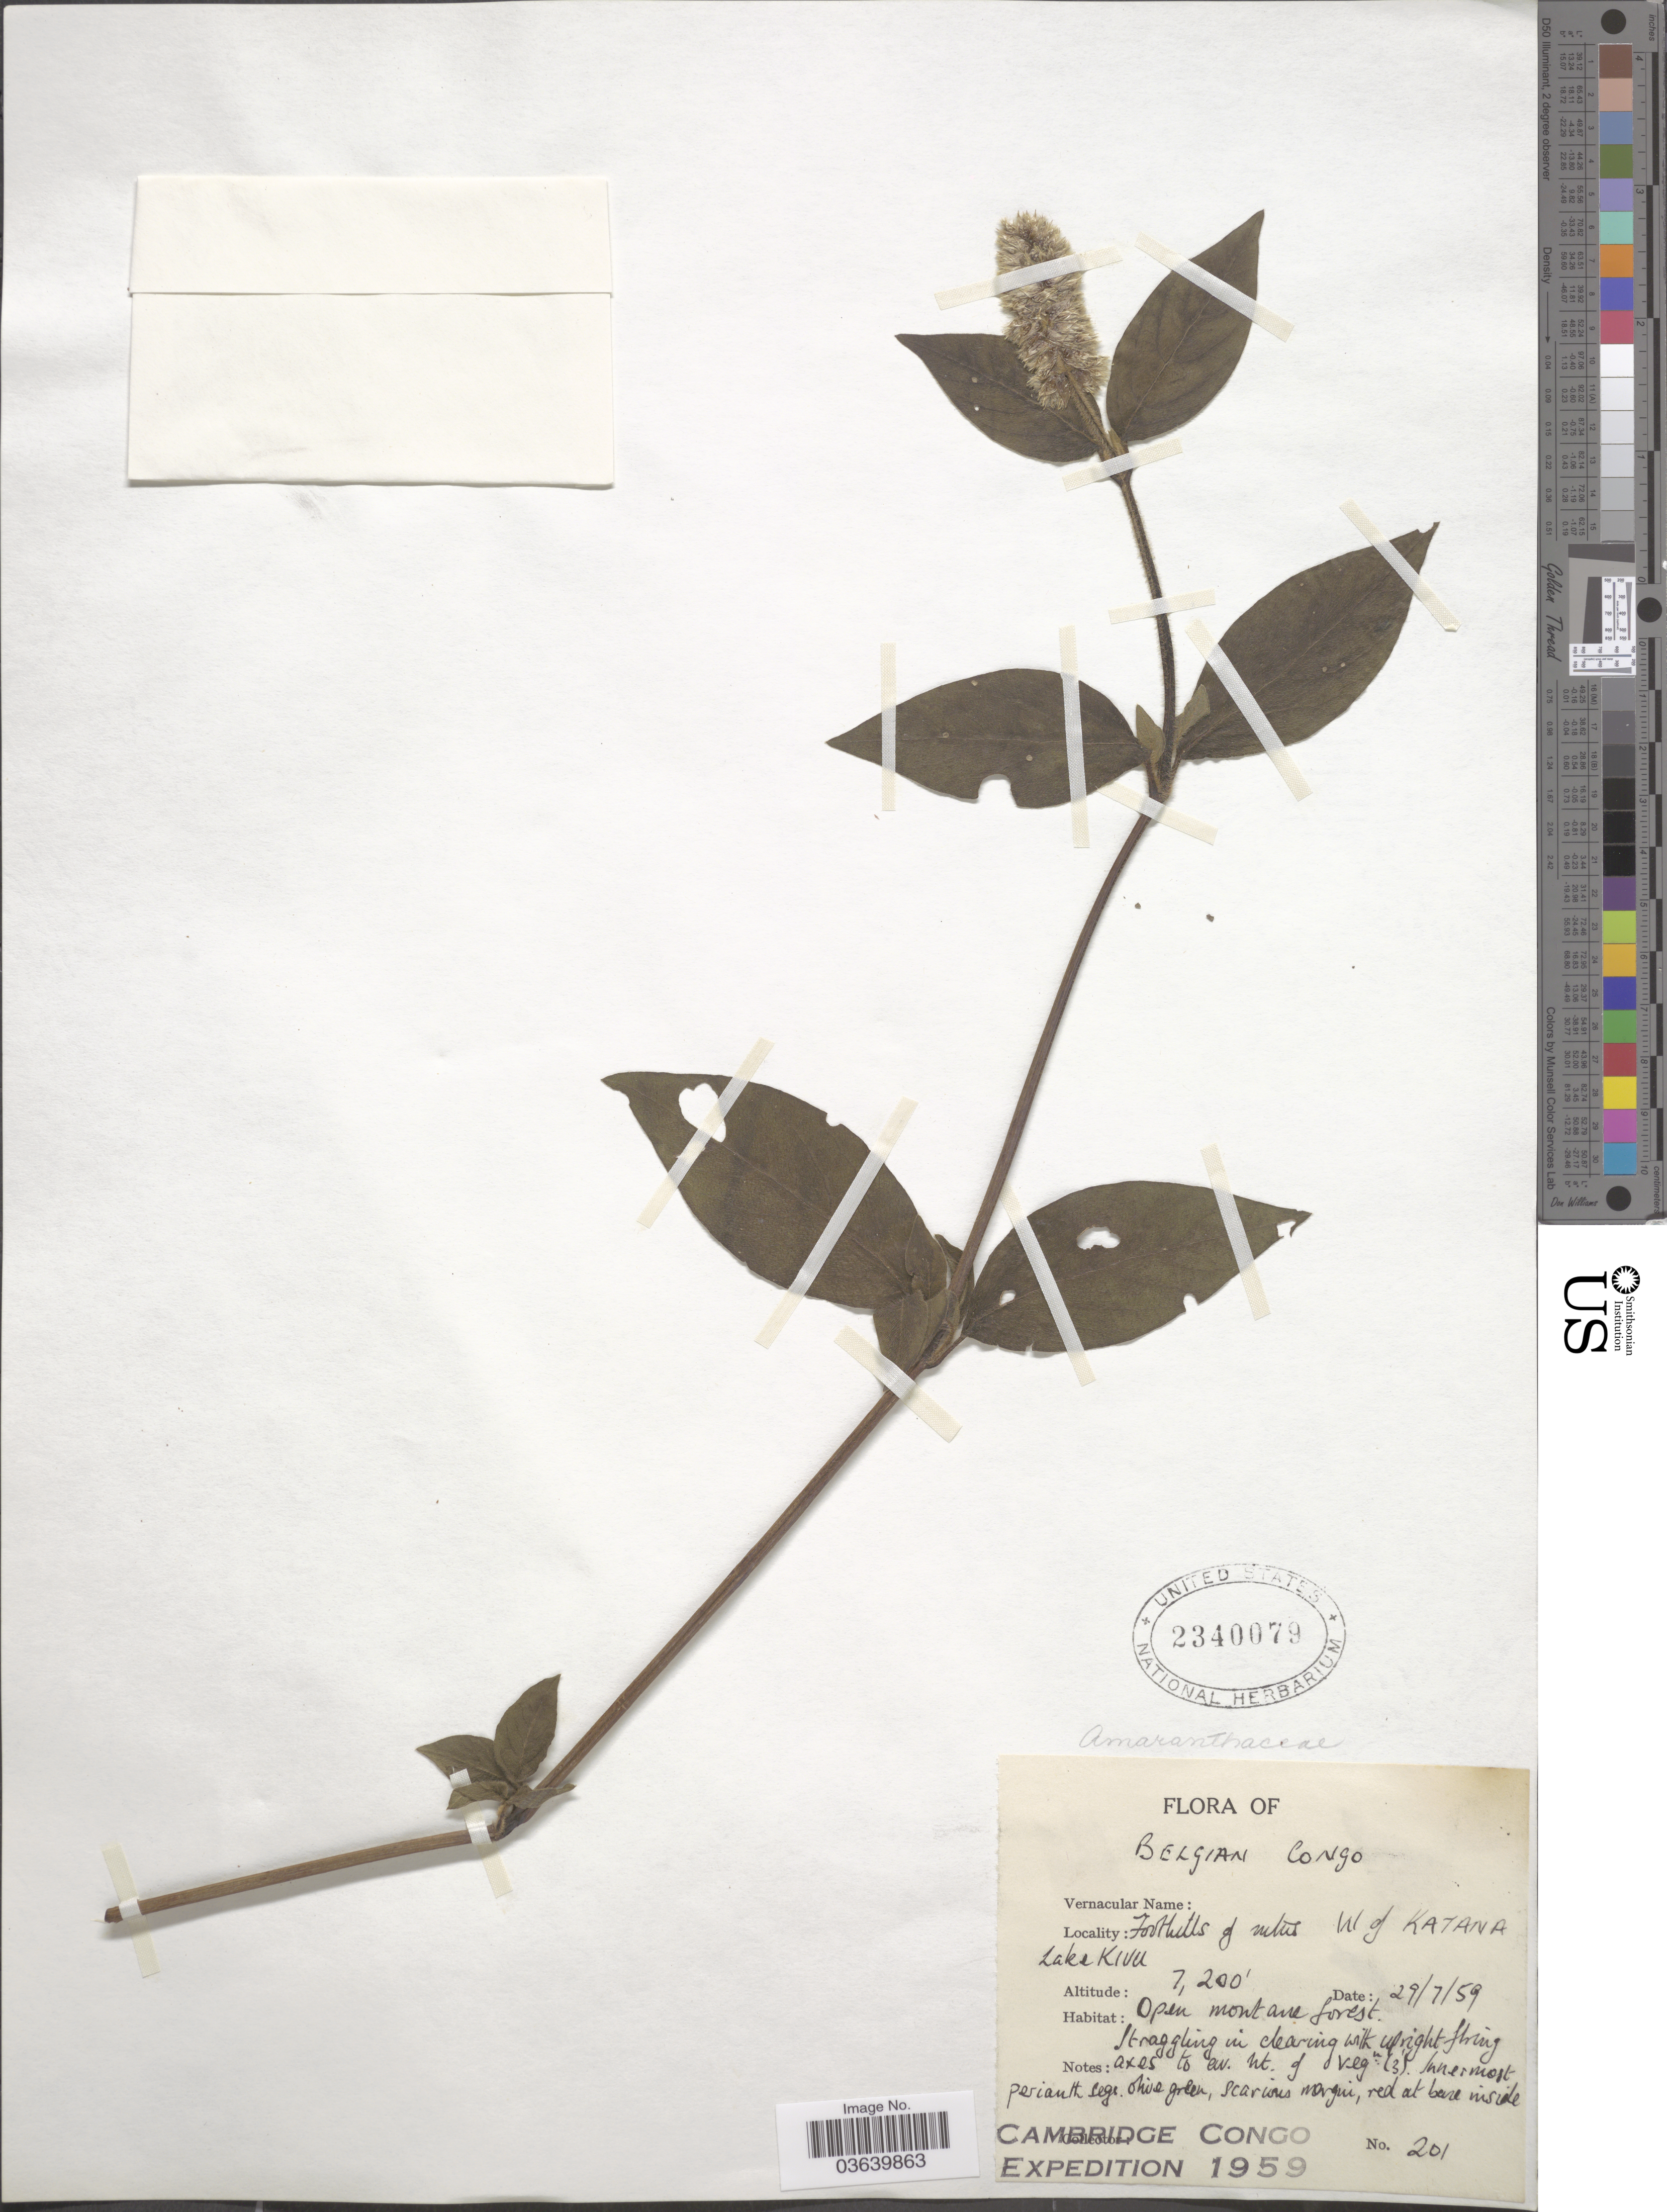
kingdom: Plantae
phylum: Tracheophyta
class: Magnoliopsida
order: Caryophyllales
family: Amaranthaceae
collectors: Cambridge Congo Expedition 1959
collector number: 201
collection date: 1959-07-29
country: Congo, Democratic Republic of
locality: Belgian Congo. Foothills of mtns W of Katana. Lake Kivu.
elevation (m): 2195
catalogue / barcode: US 2340079